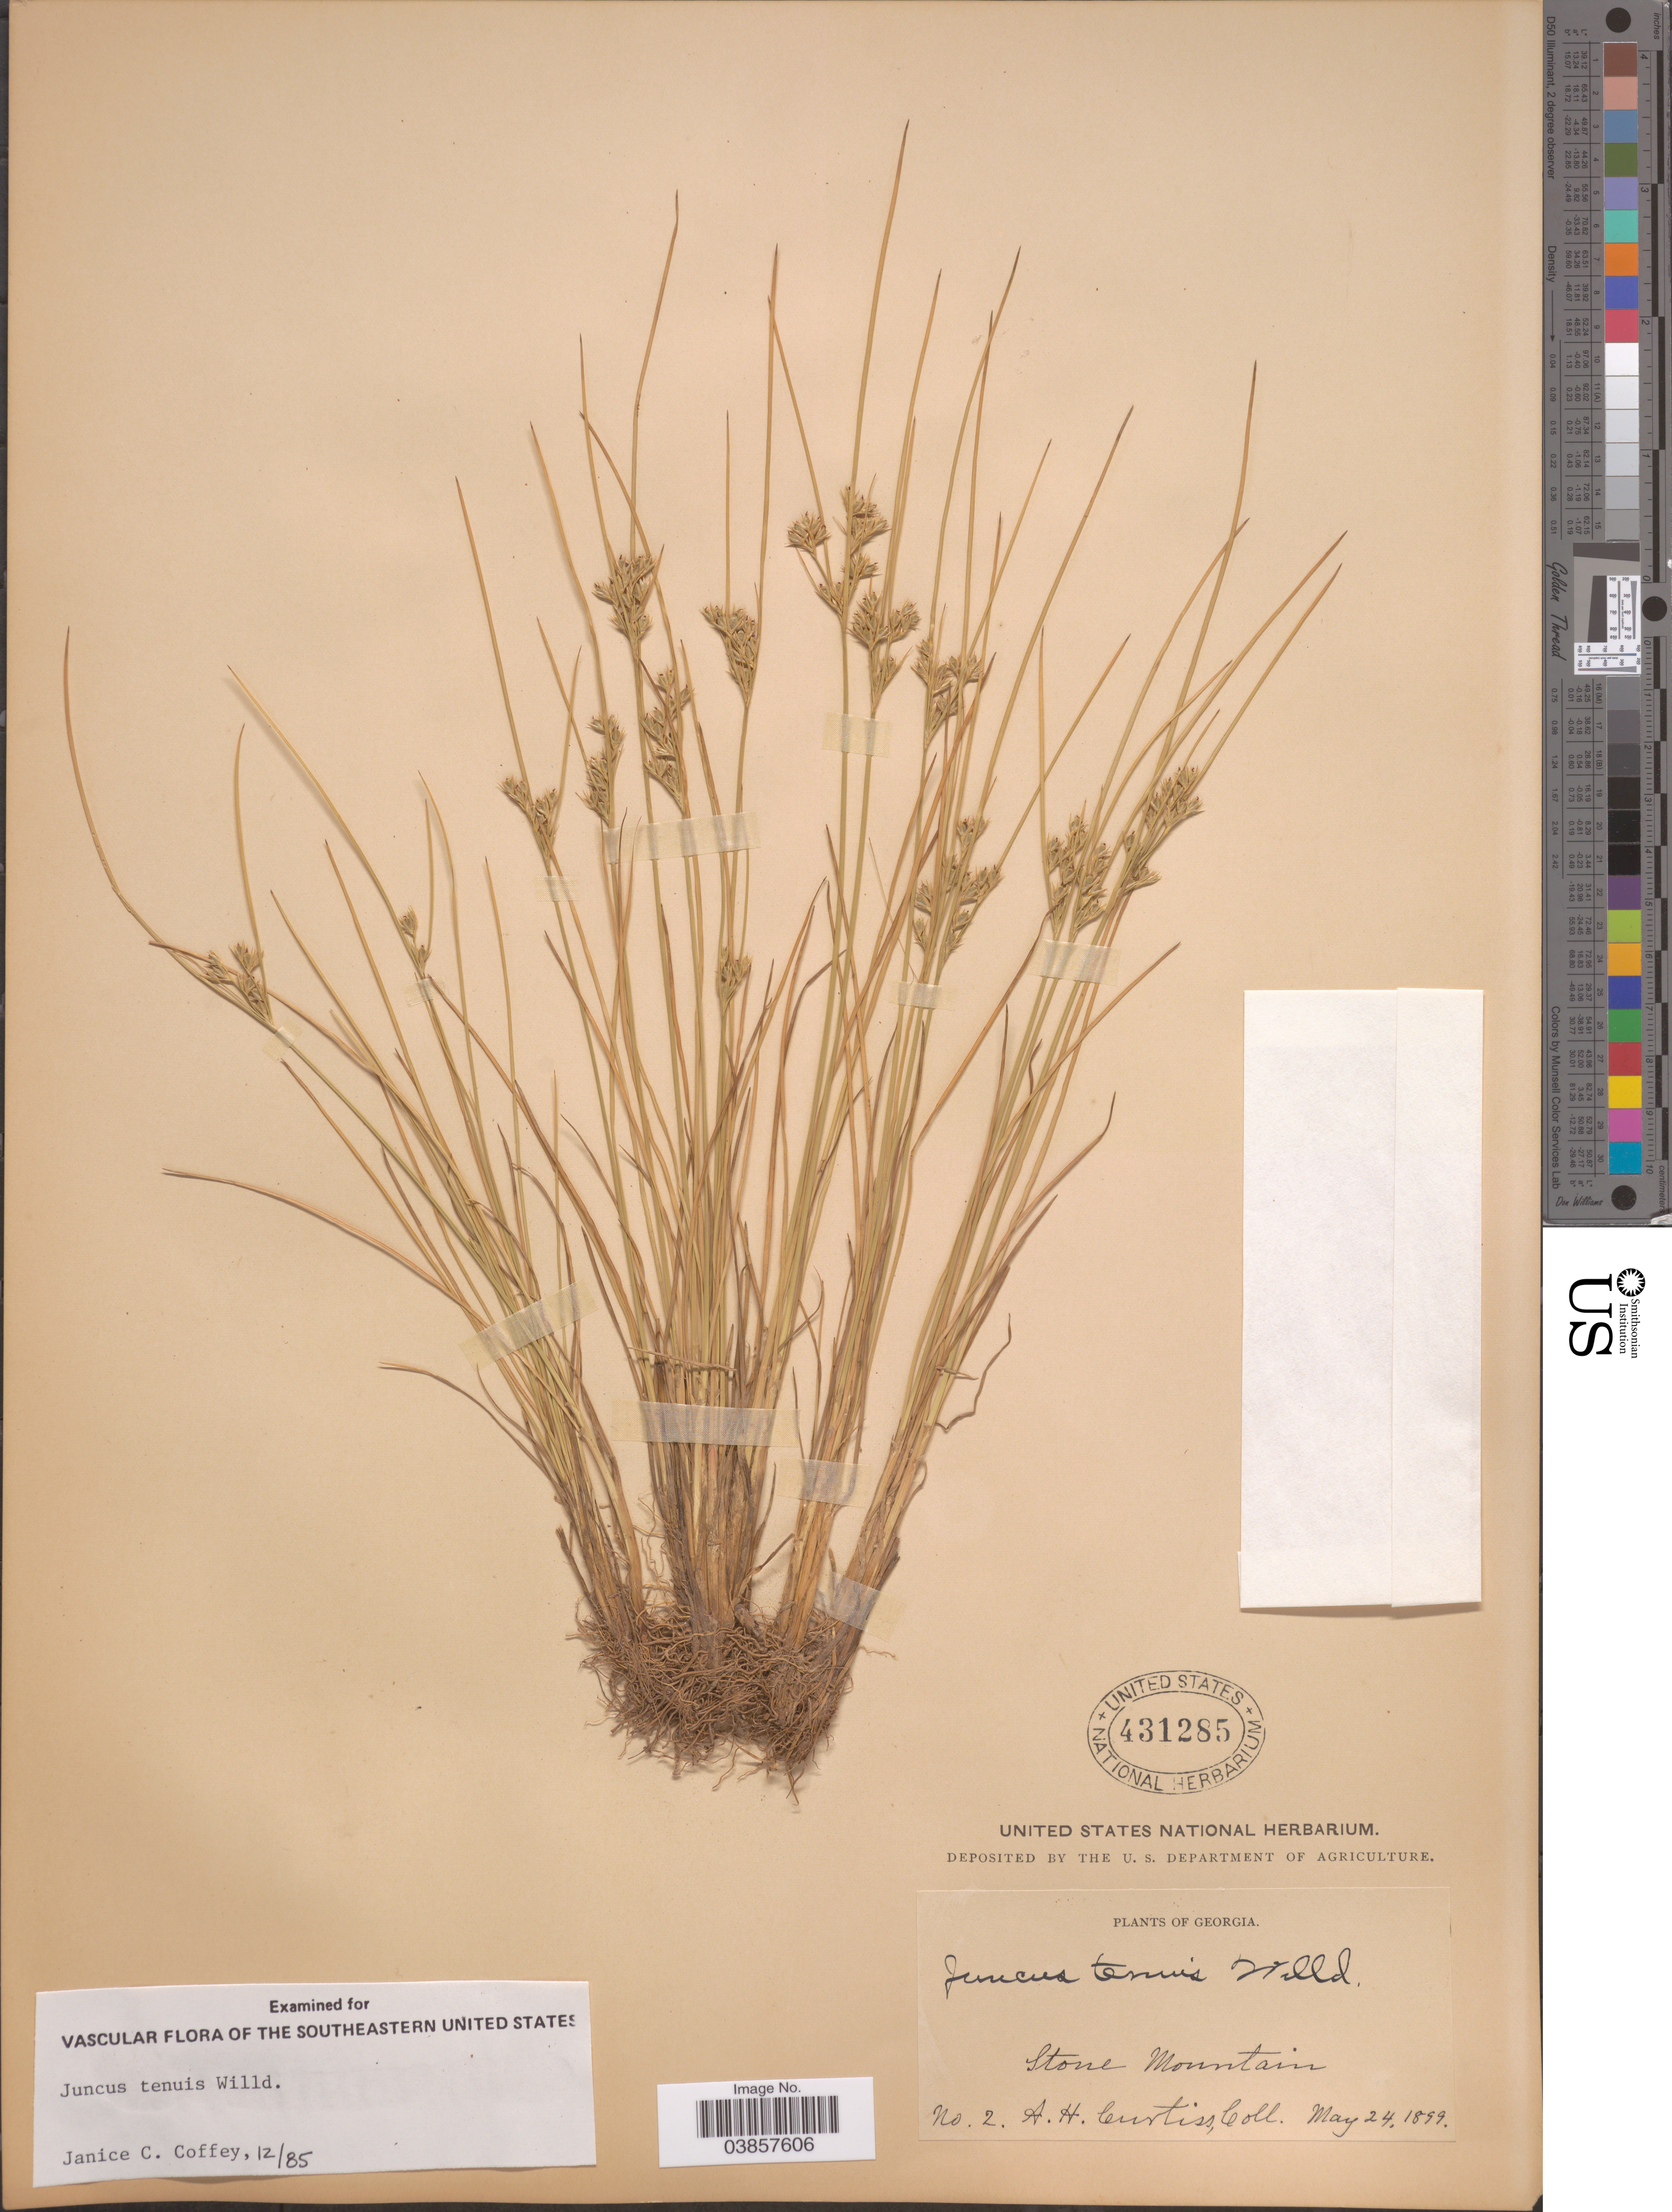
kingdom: Plantae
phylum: Tracheophyta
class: Liliopsida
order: Poales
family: Juncaceae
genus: Juncus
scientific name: Juncus tenuis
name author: Willd.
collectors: A. H. Curtiss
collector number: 2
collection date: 1899-05-24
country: United States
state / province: Georgia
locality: Stone Mountain.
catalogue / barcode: US 431285